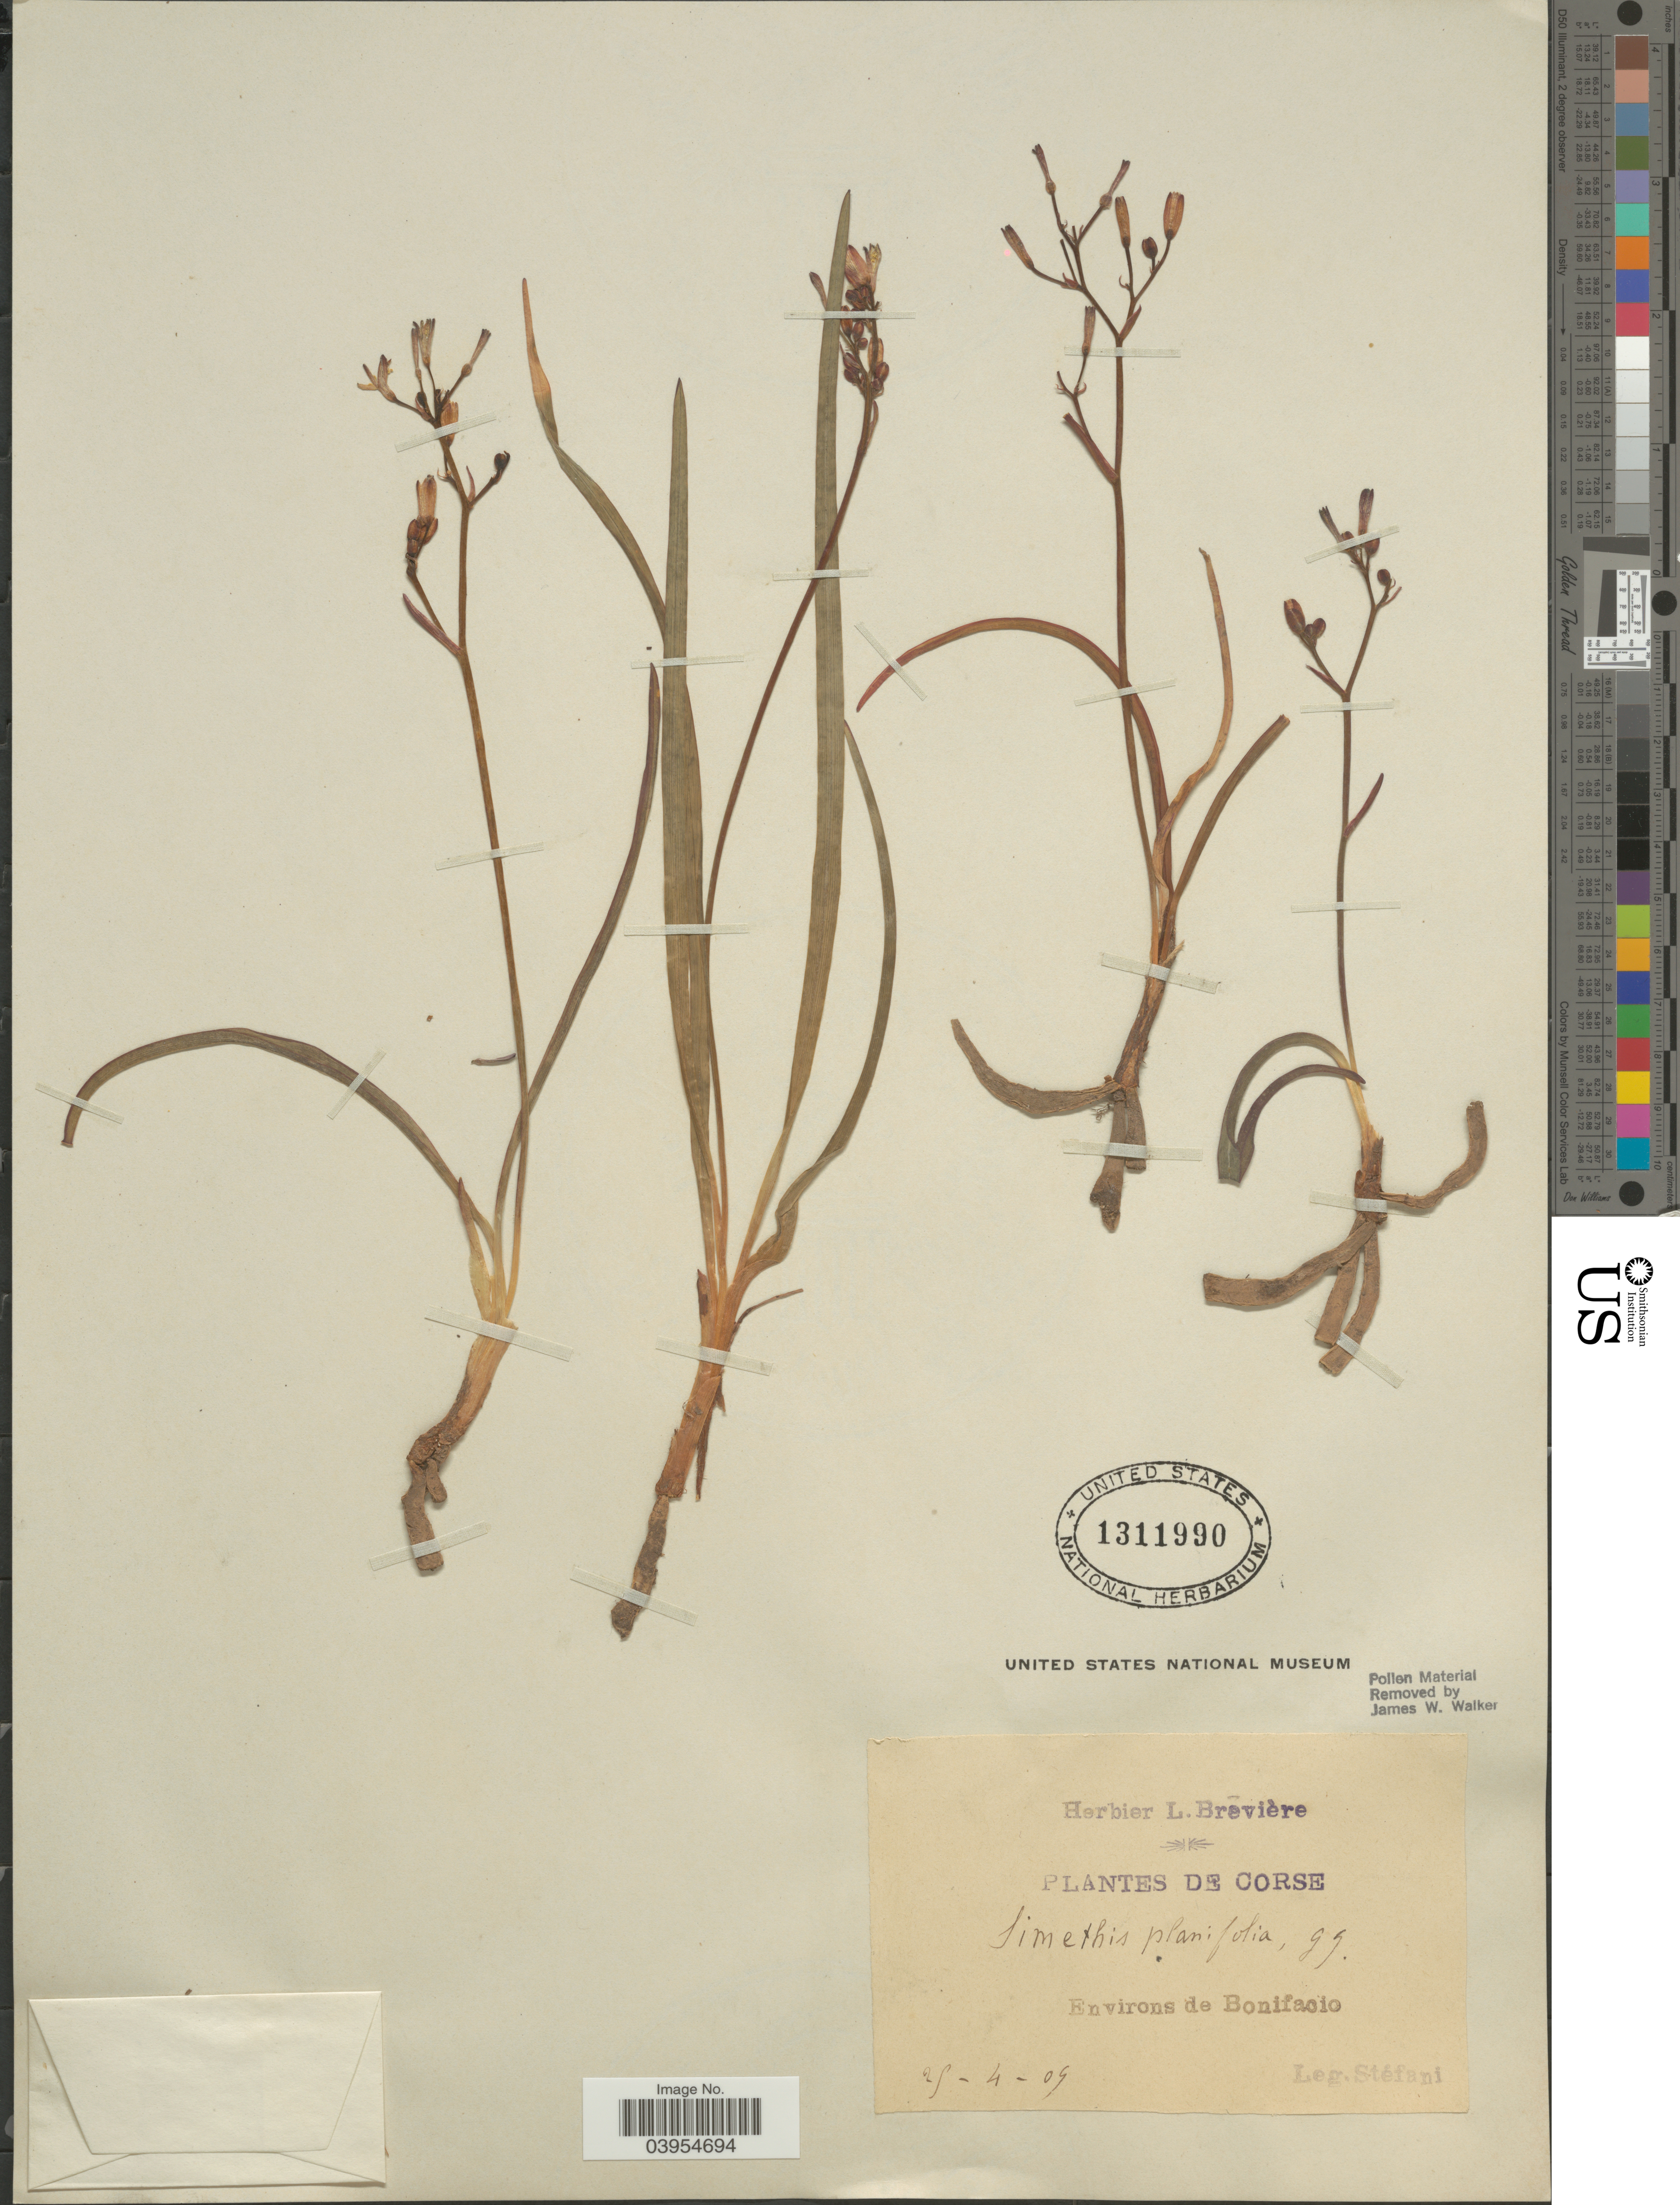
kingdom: Plantae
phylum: Tracheophyta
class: Liliopsida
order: Asparagales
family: Asphodelaceae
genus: Simethis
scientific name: Simethis planifolia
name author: Gren. & Godr.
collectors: Stefani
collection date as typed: Transcribed d/m/y: 25/4/9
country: France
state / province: Corsica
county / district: Corse-du-Sud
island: Corse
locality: Corse. Environs de Bonifacio.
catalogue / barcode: US 1311990